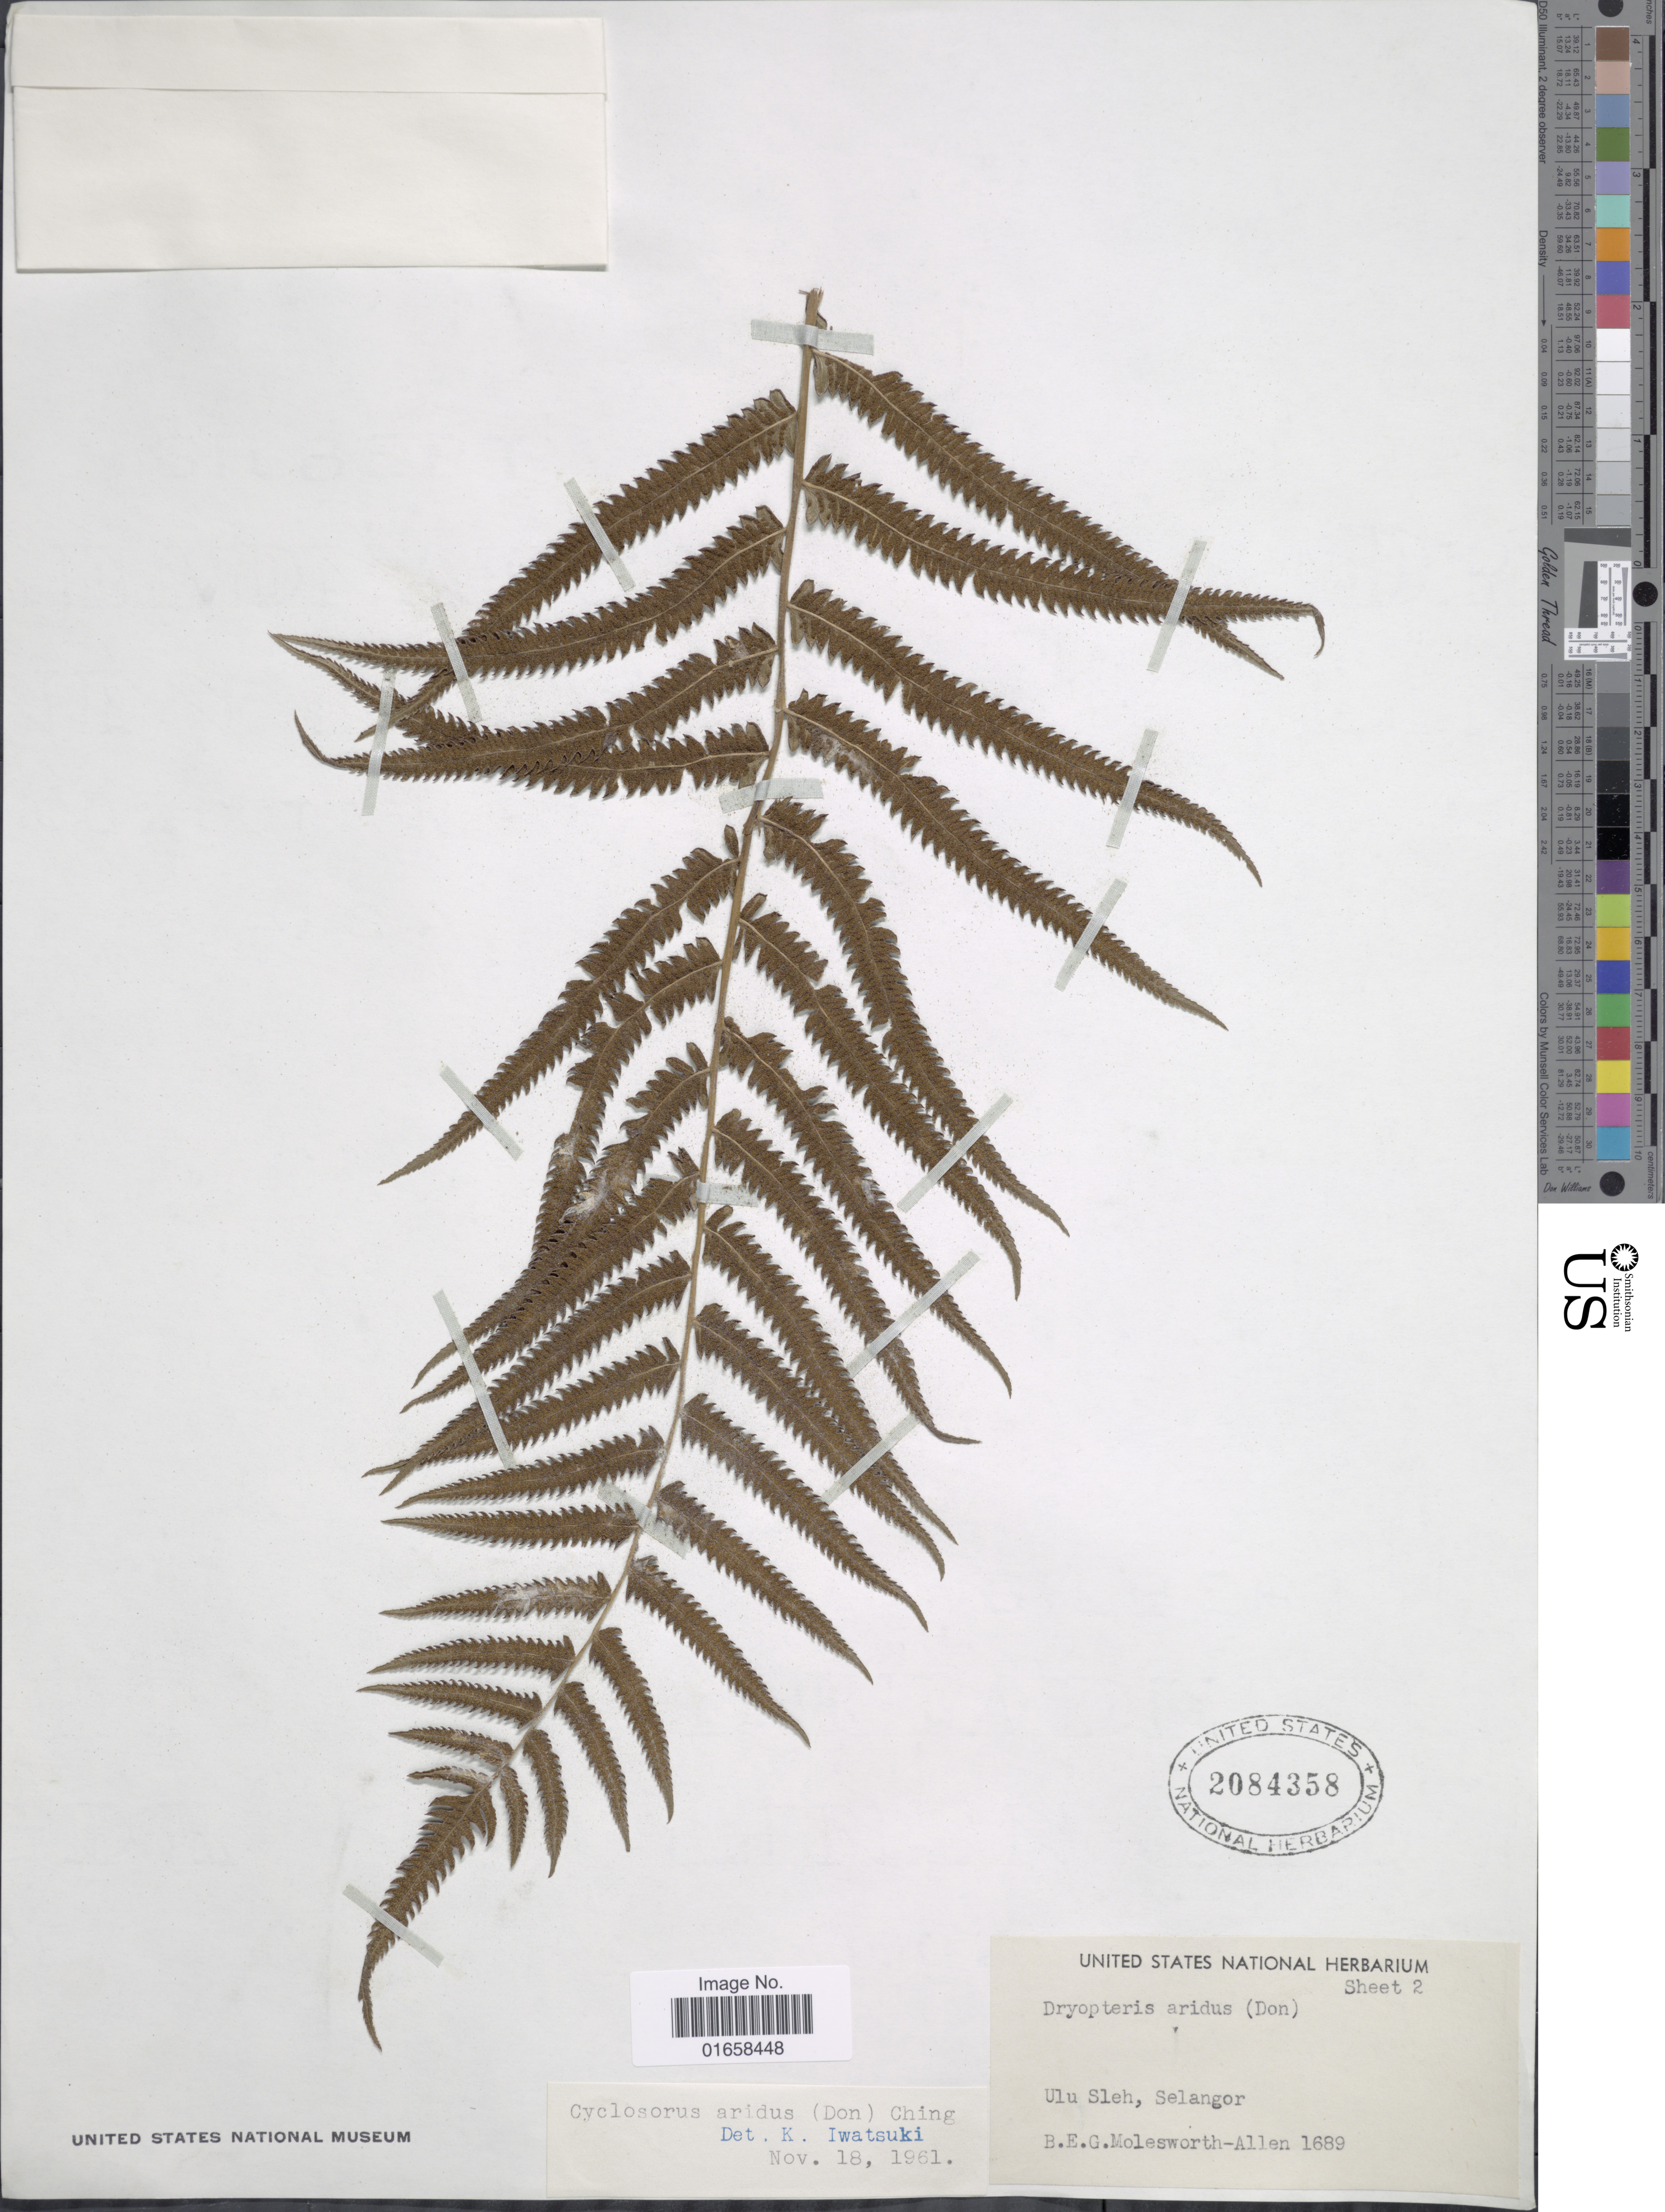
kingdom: Plantae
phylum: Tracheophyta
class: Polypodiopsida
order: Polypodiales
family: Thelypteridaceae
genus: Christella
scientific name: Christella arida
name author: (D. Don) Holttum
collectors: B. E. G. Molesworth-Allen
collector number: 1689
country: Malaysia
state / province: Selangor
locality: Ulu Sleh, Selangor.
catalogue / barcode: US 2084358